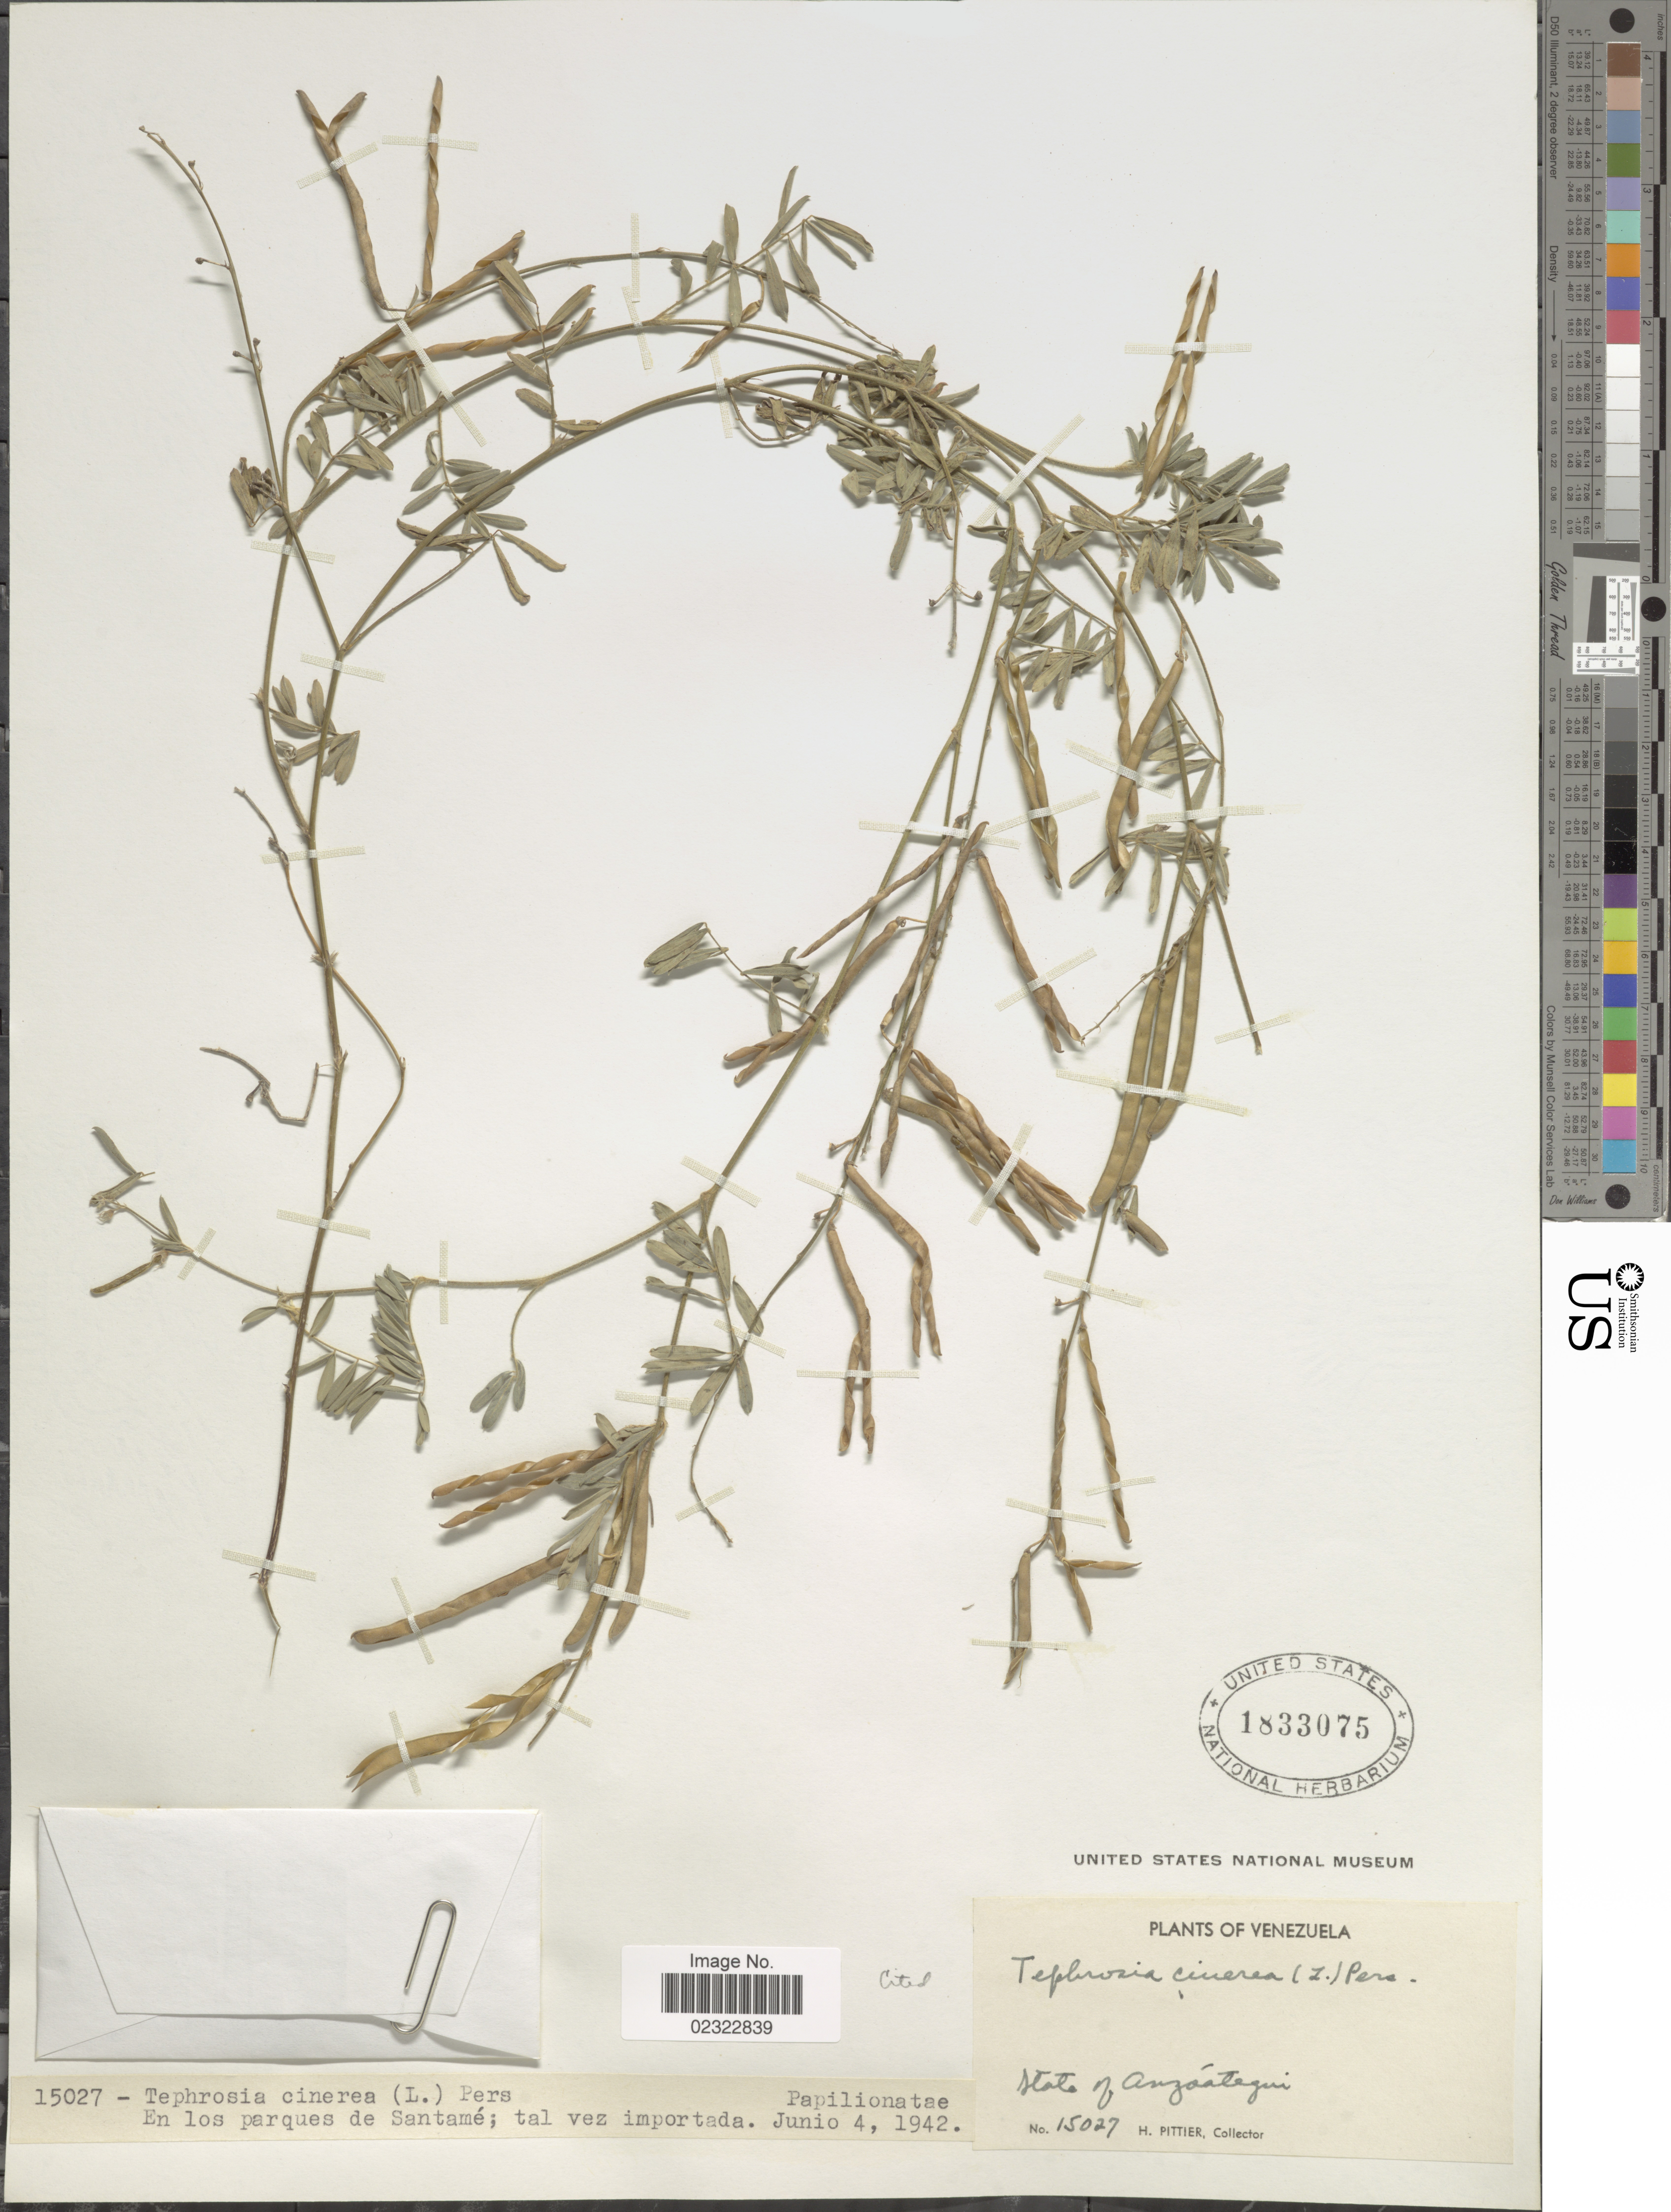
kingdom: Plantae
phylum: Tracheophyta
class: Magnoliopsida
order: Fabales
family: Fabaceae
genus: Tephrosia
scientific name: Tephrosia cinerea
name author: (L.) Pers.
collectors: H. F. Pittier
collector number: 15027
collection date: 1942-06-04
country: Venezuela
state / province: Anzoategui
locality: State of Anzoategui, En los parques de Santame, tal vez importada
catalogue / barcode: US 1833075